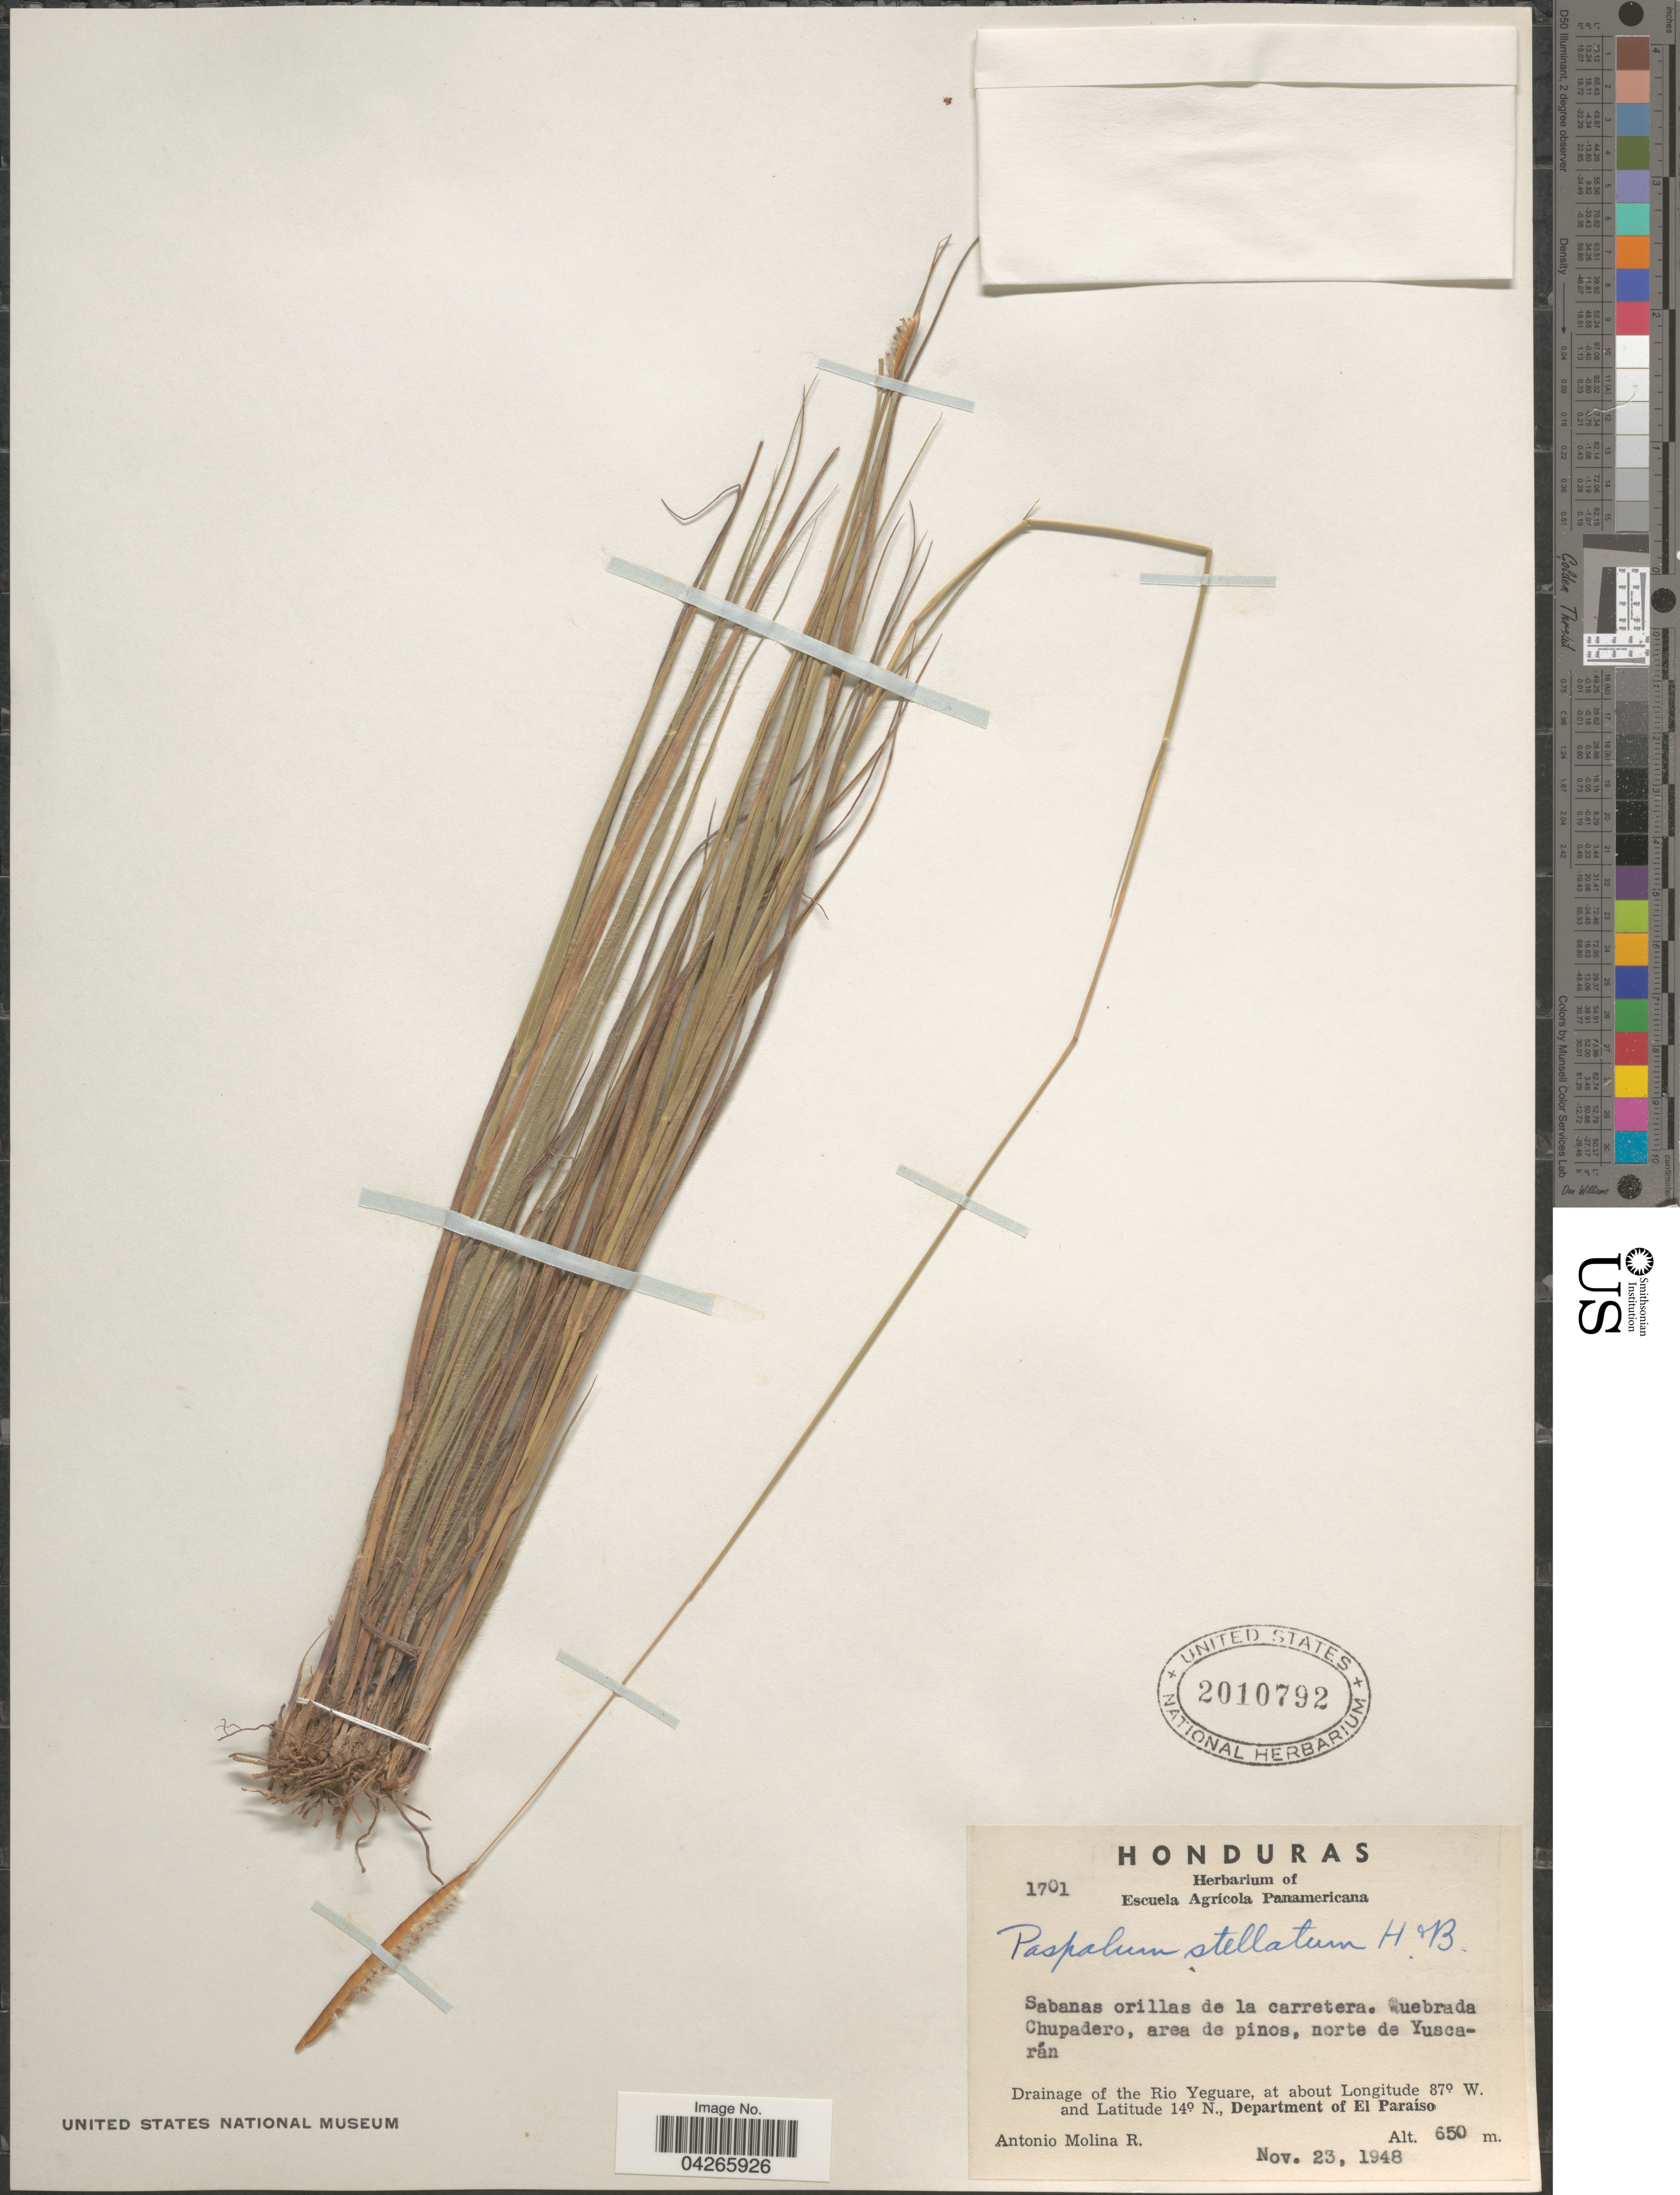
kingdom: Plantae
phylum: Tracheophyta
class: Liliopsida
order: Poales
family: Poaceae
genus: Paspalum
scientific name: Paspalum stellatum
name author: Humb. & Bonpl. ex Flüggé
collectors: A. Molina R.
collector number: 1701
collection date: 1948-11-23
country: Honduras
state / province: El Paraiso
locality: Quebrada Chupadero, area de pinos, norte de Yuscarán. Drainage of the Rio Yeguare, Department of El Paraíso.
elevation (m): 650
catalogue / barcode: US 2010792